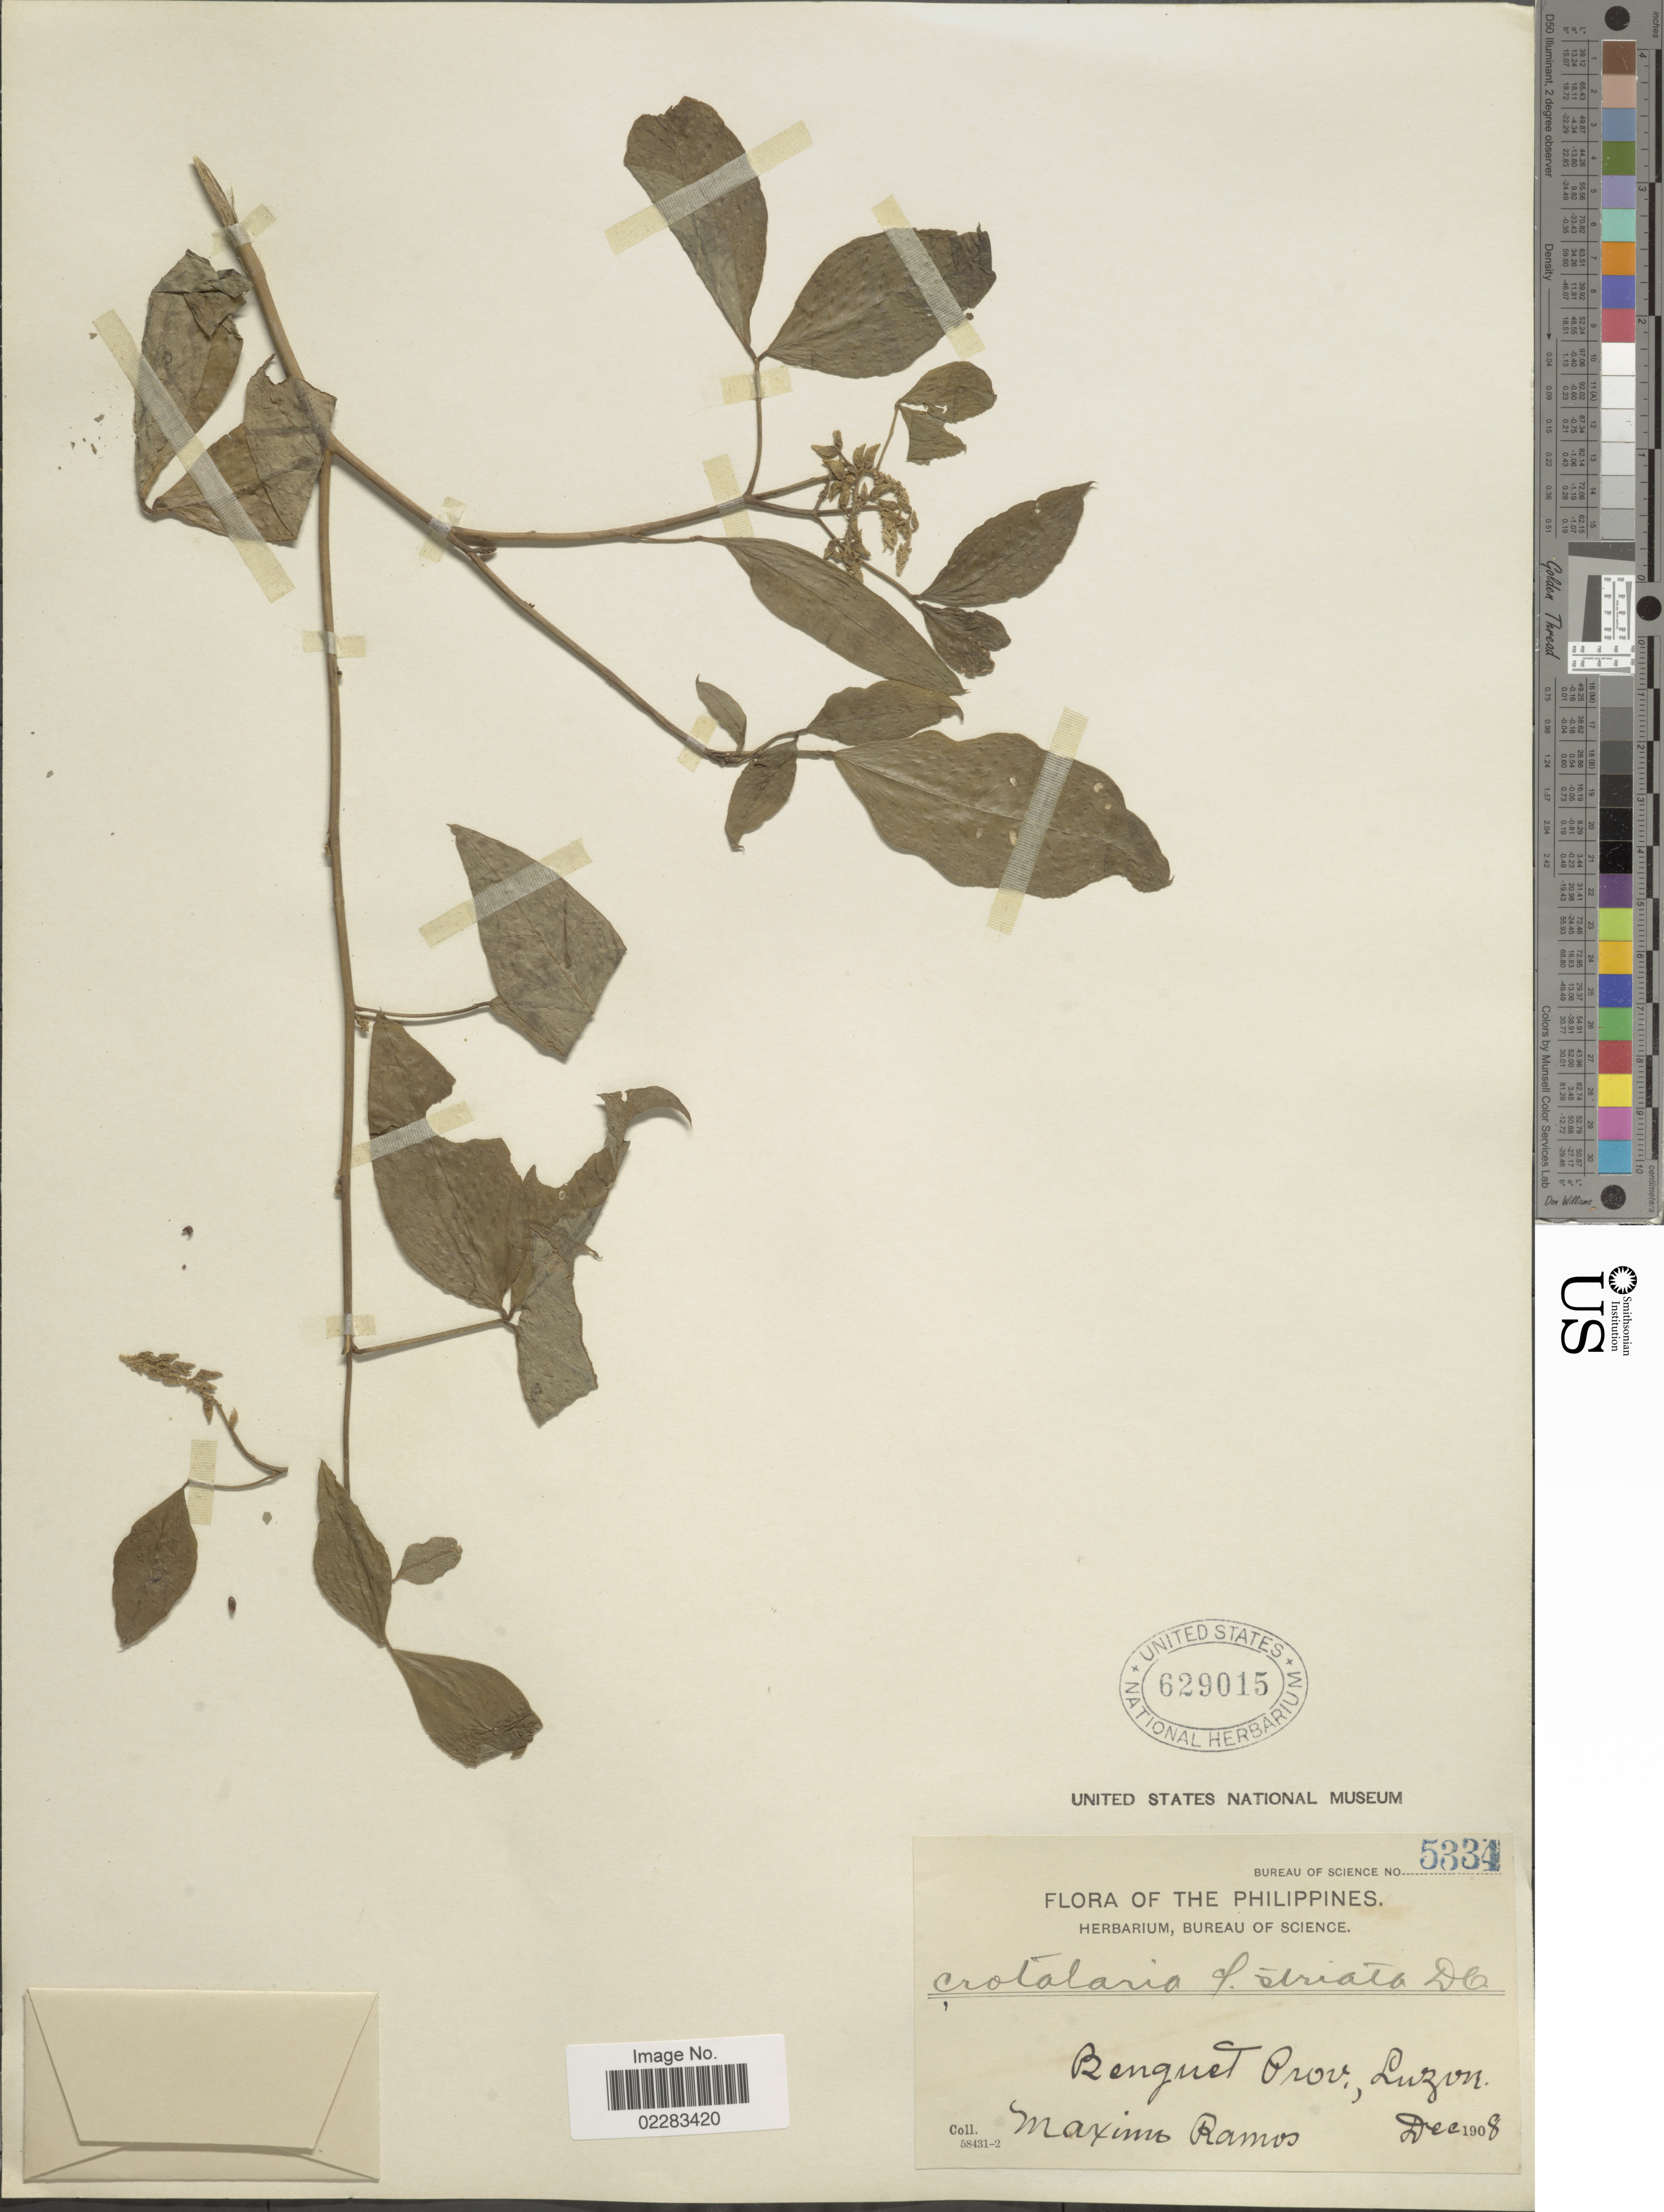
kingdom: Plantae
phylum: Tracheophyta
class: Magnoliopsida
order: Fabales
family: Fabaceae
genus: Crotalaria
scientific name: Crotalaria pallida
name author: Aiton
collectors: M. Ramos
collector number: Bureau of Science 5334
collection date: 1908-12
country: Philippines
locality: Benguet Prov., Luzon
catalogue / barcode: US 629015